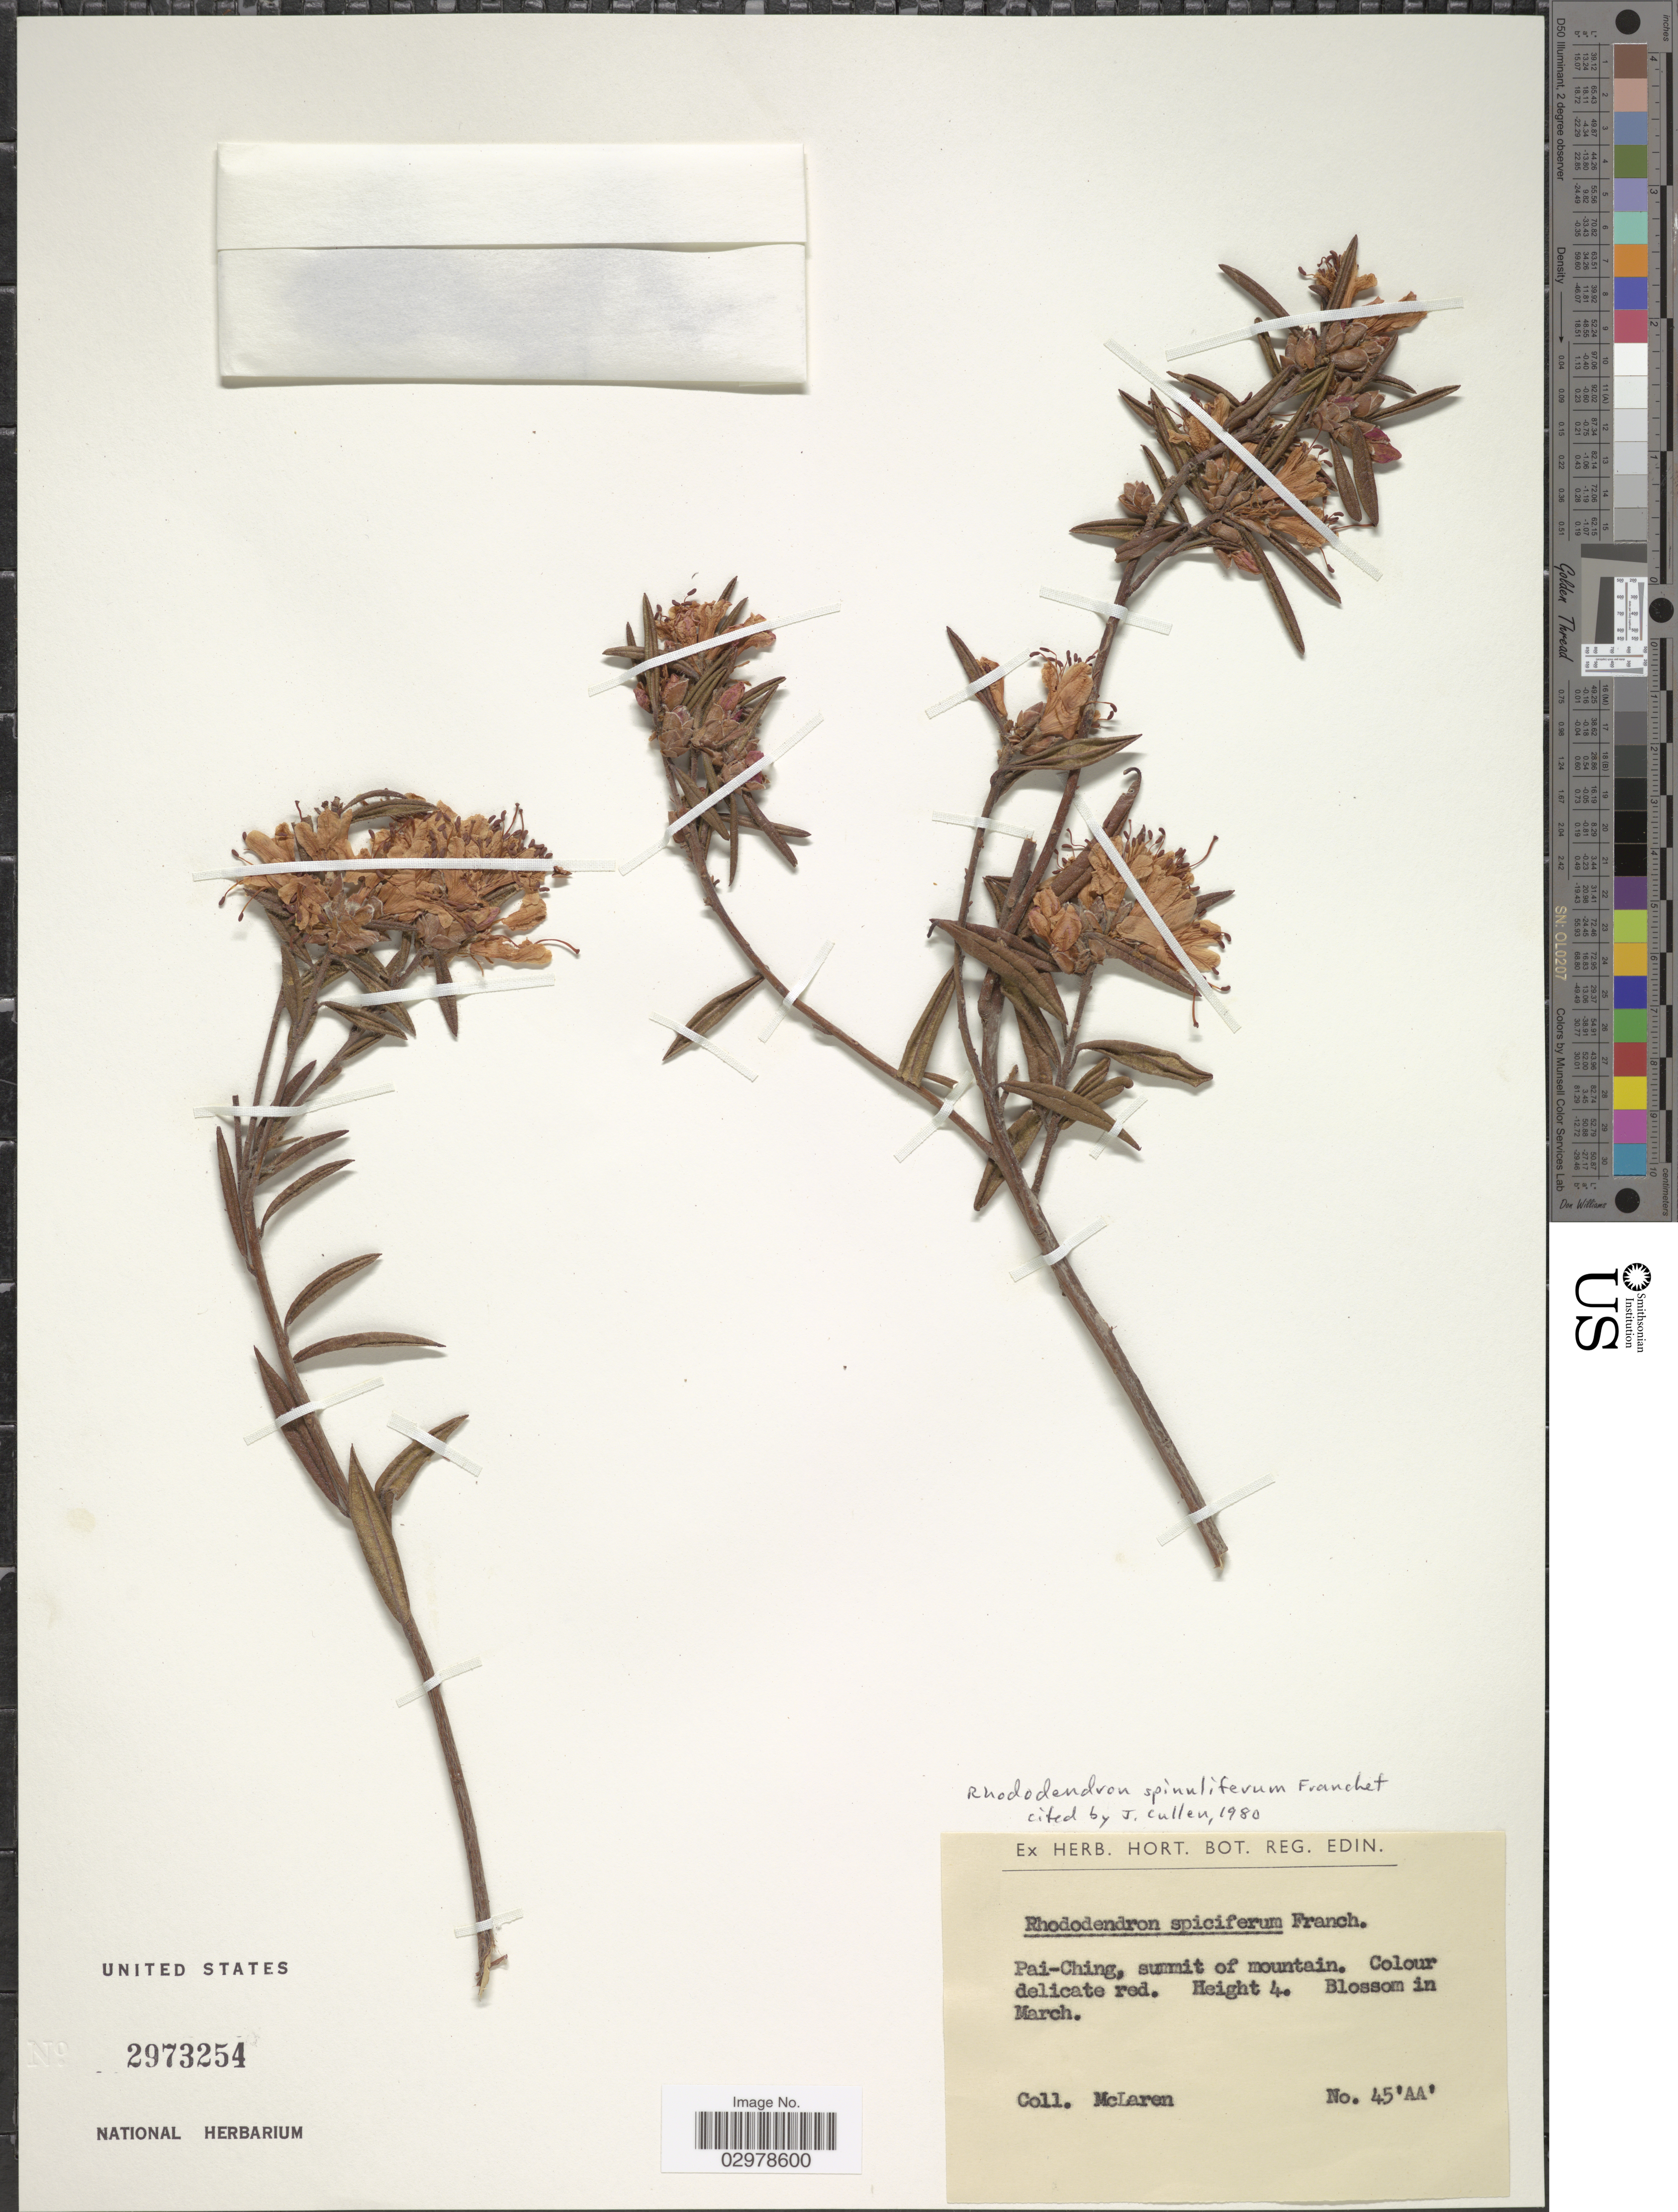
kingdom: Plantae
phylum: Tracheophyta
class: Magnoliopsida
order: Ericales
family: Ericaceae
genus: Rhododendron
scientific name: Rhododendron spinuliferum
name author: Franch.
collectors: McLaren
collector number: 45 'AA'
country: China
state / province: Shanxi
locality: Pai-Ching, summit of mountain.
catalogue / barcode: US 2973254